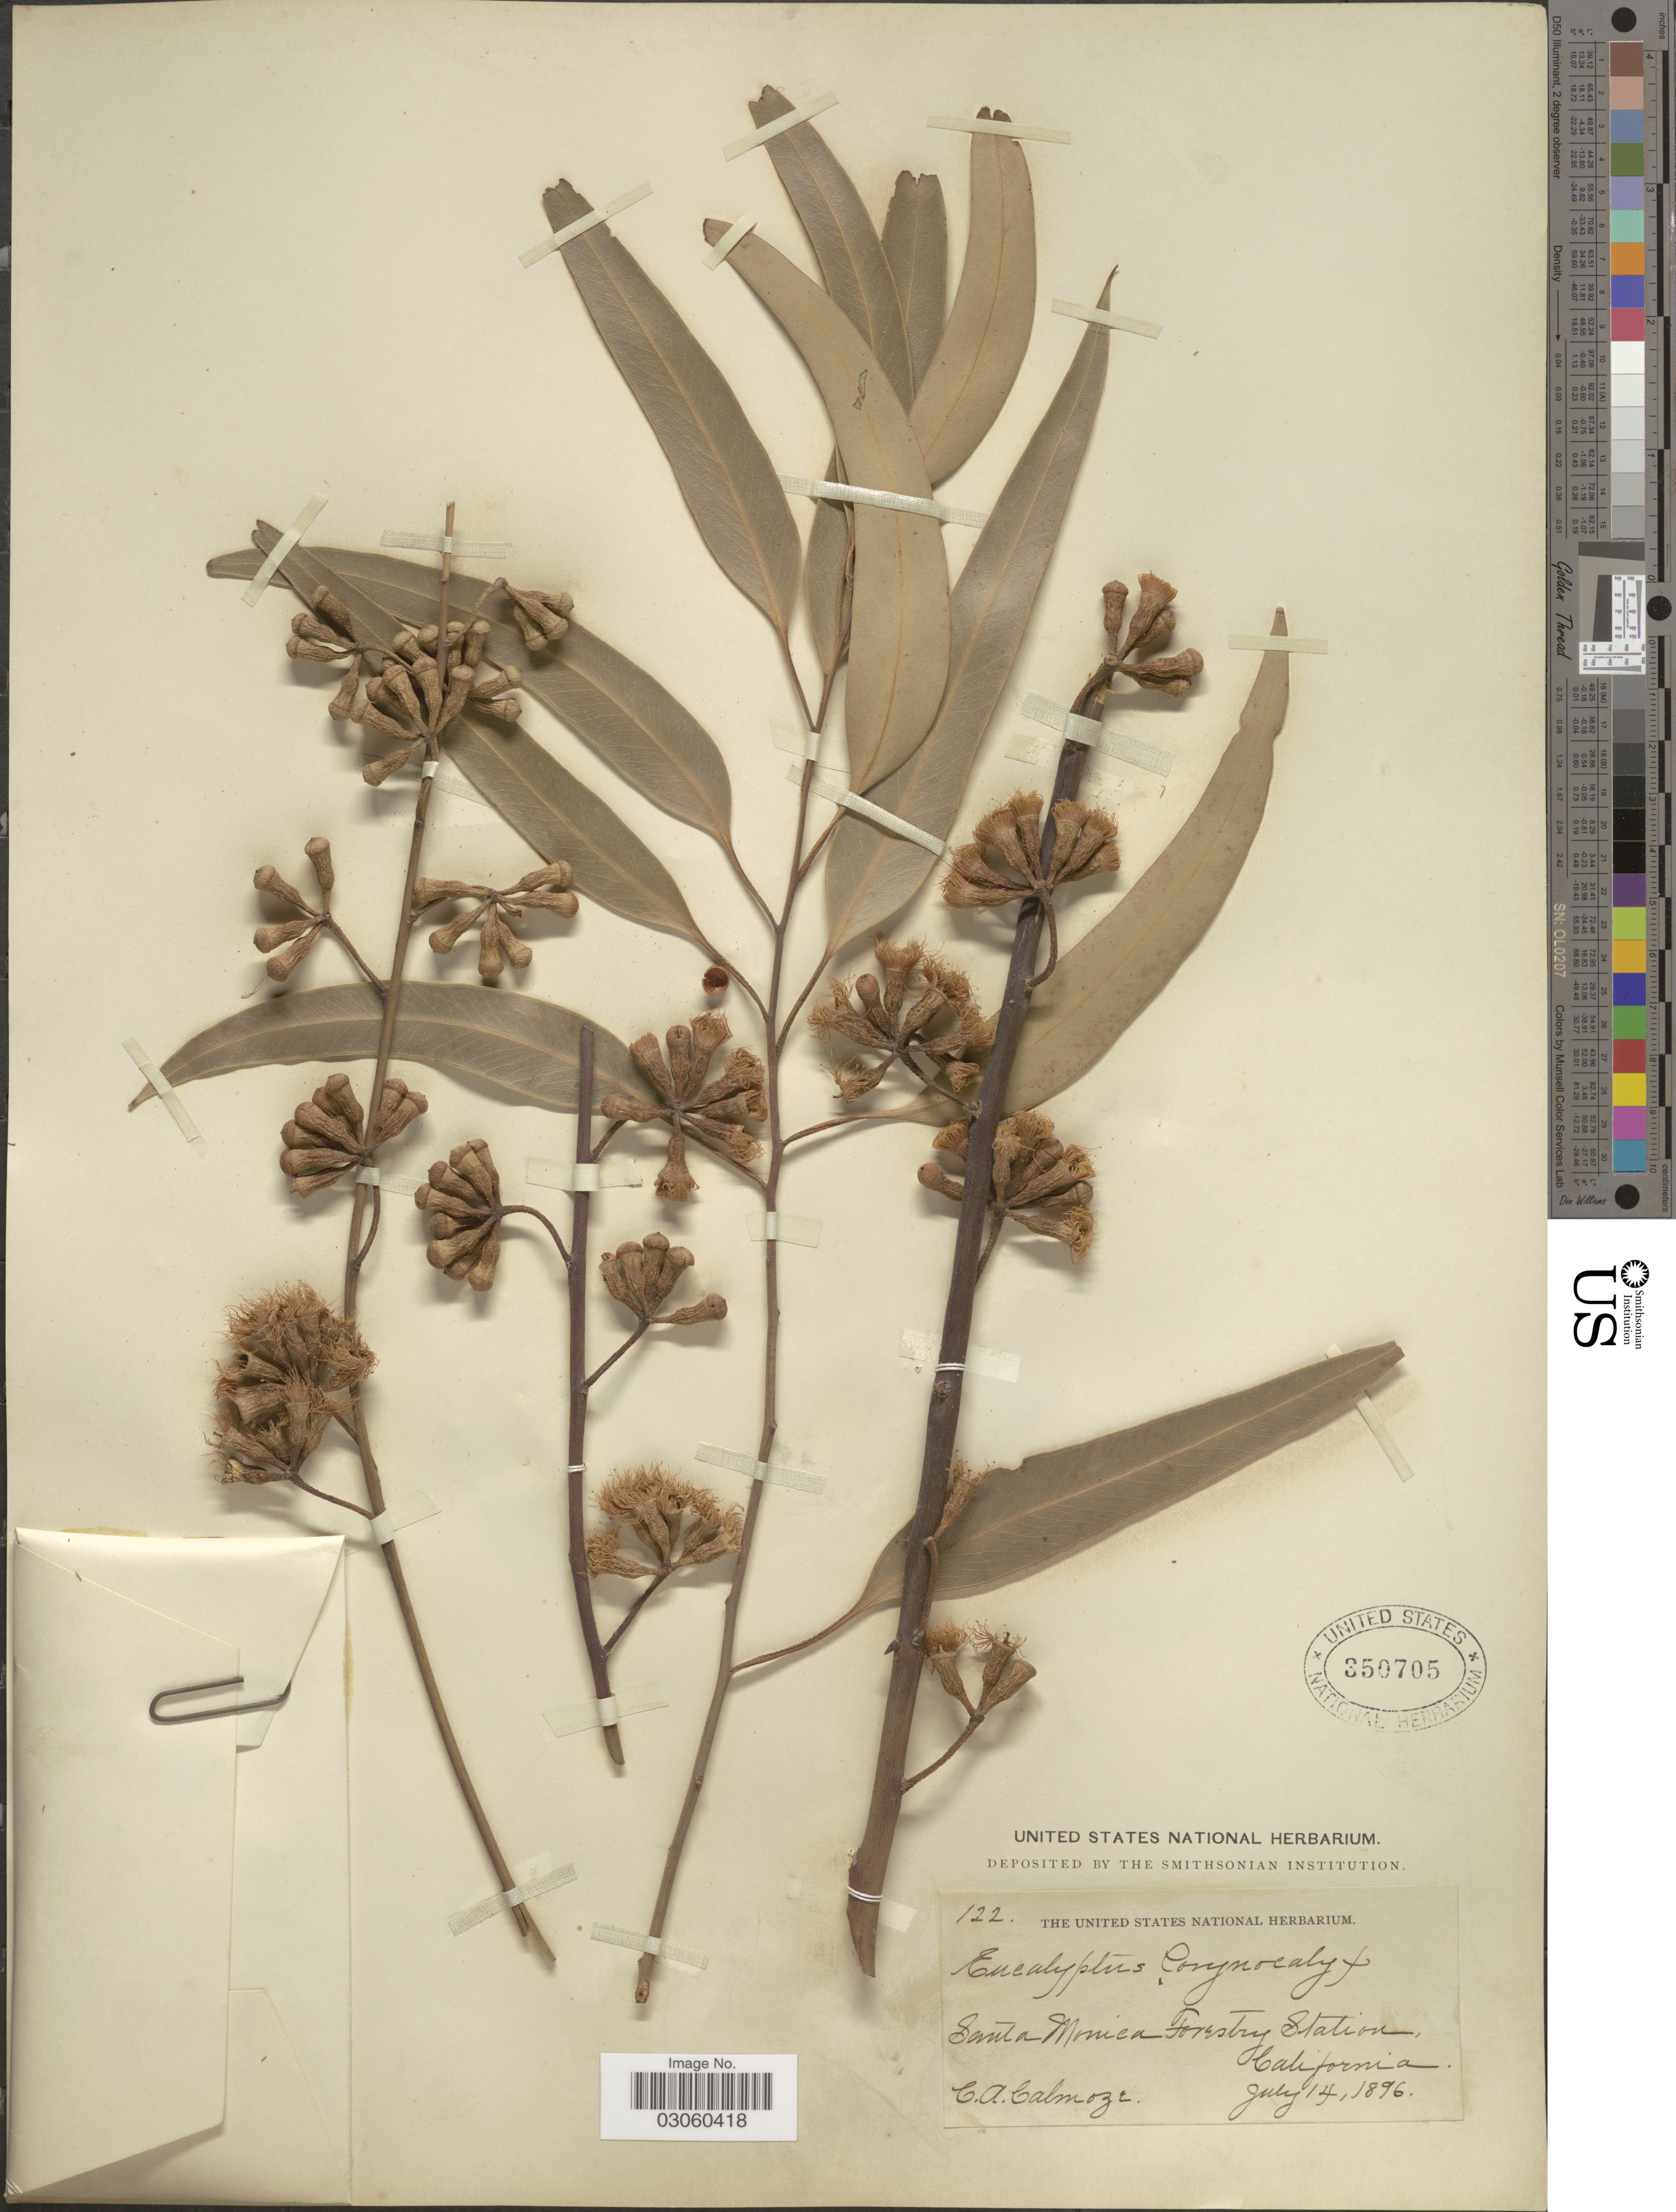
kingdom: Plantae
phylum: Tracheophyta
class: Magnoliopsida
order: Myrtales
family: Myrtaceae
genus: Eucalyptus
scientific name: Eucalyptus corymbosa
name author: Sm.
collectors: C.A. Calmoze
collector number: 122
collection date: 1896-07-14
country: United States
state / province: California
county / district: Los Angeles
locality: Santa Monica Forestry Station.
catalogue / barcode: US 350705